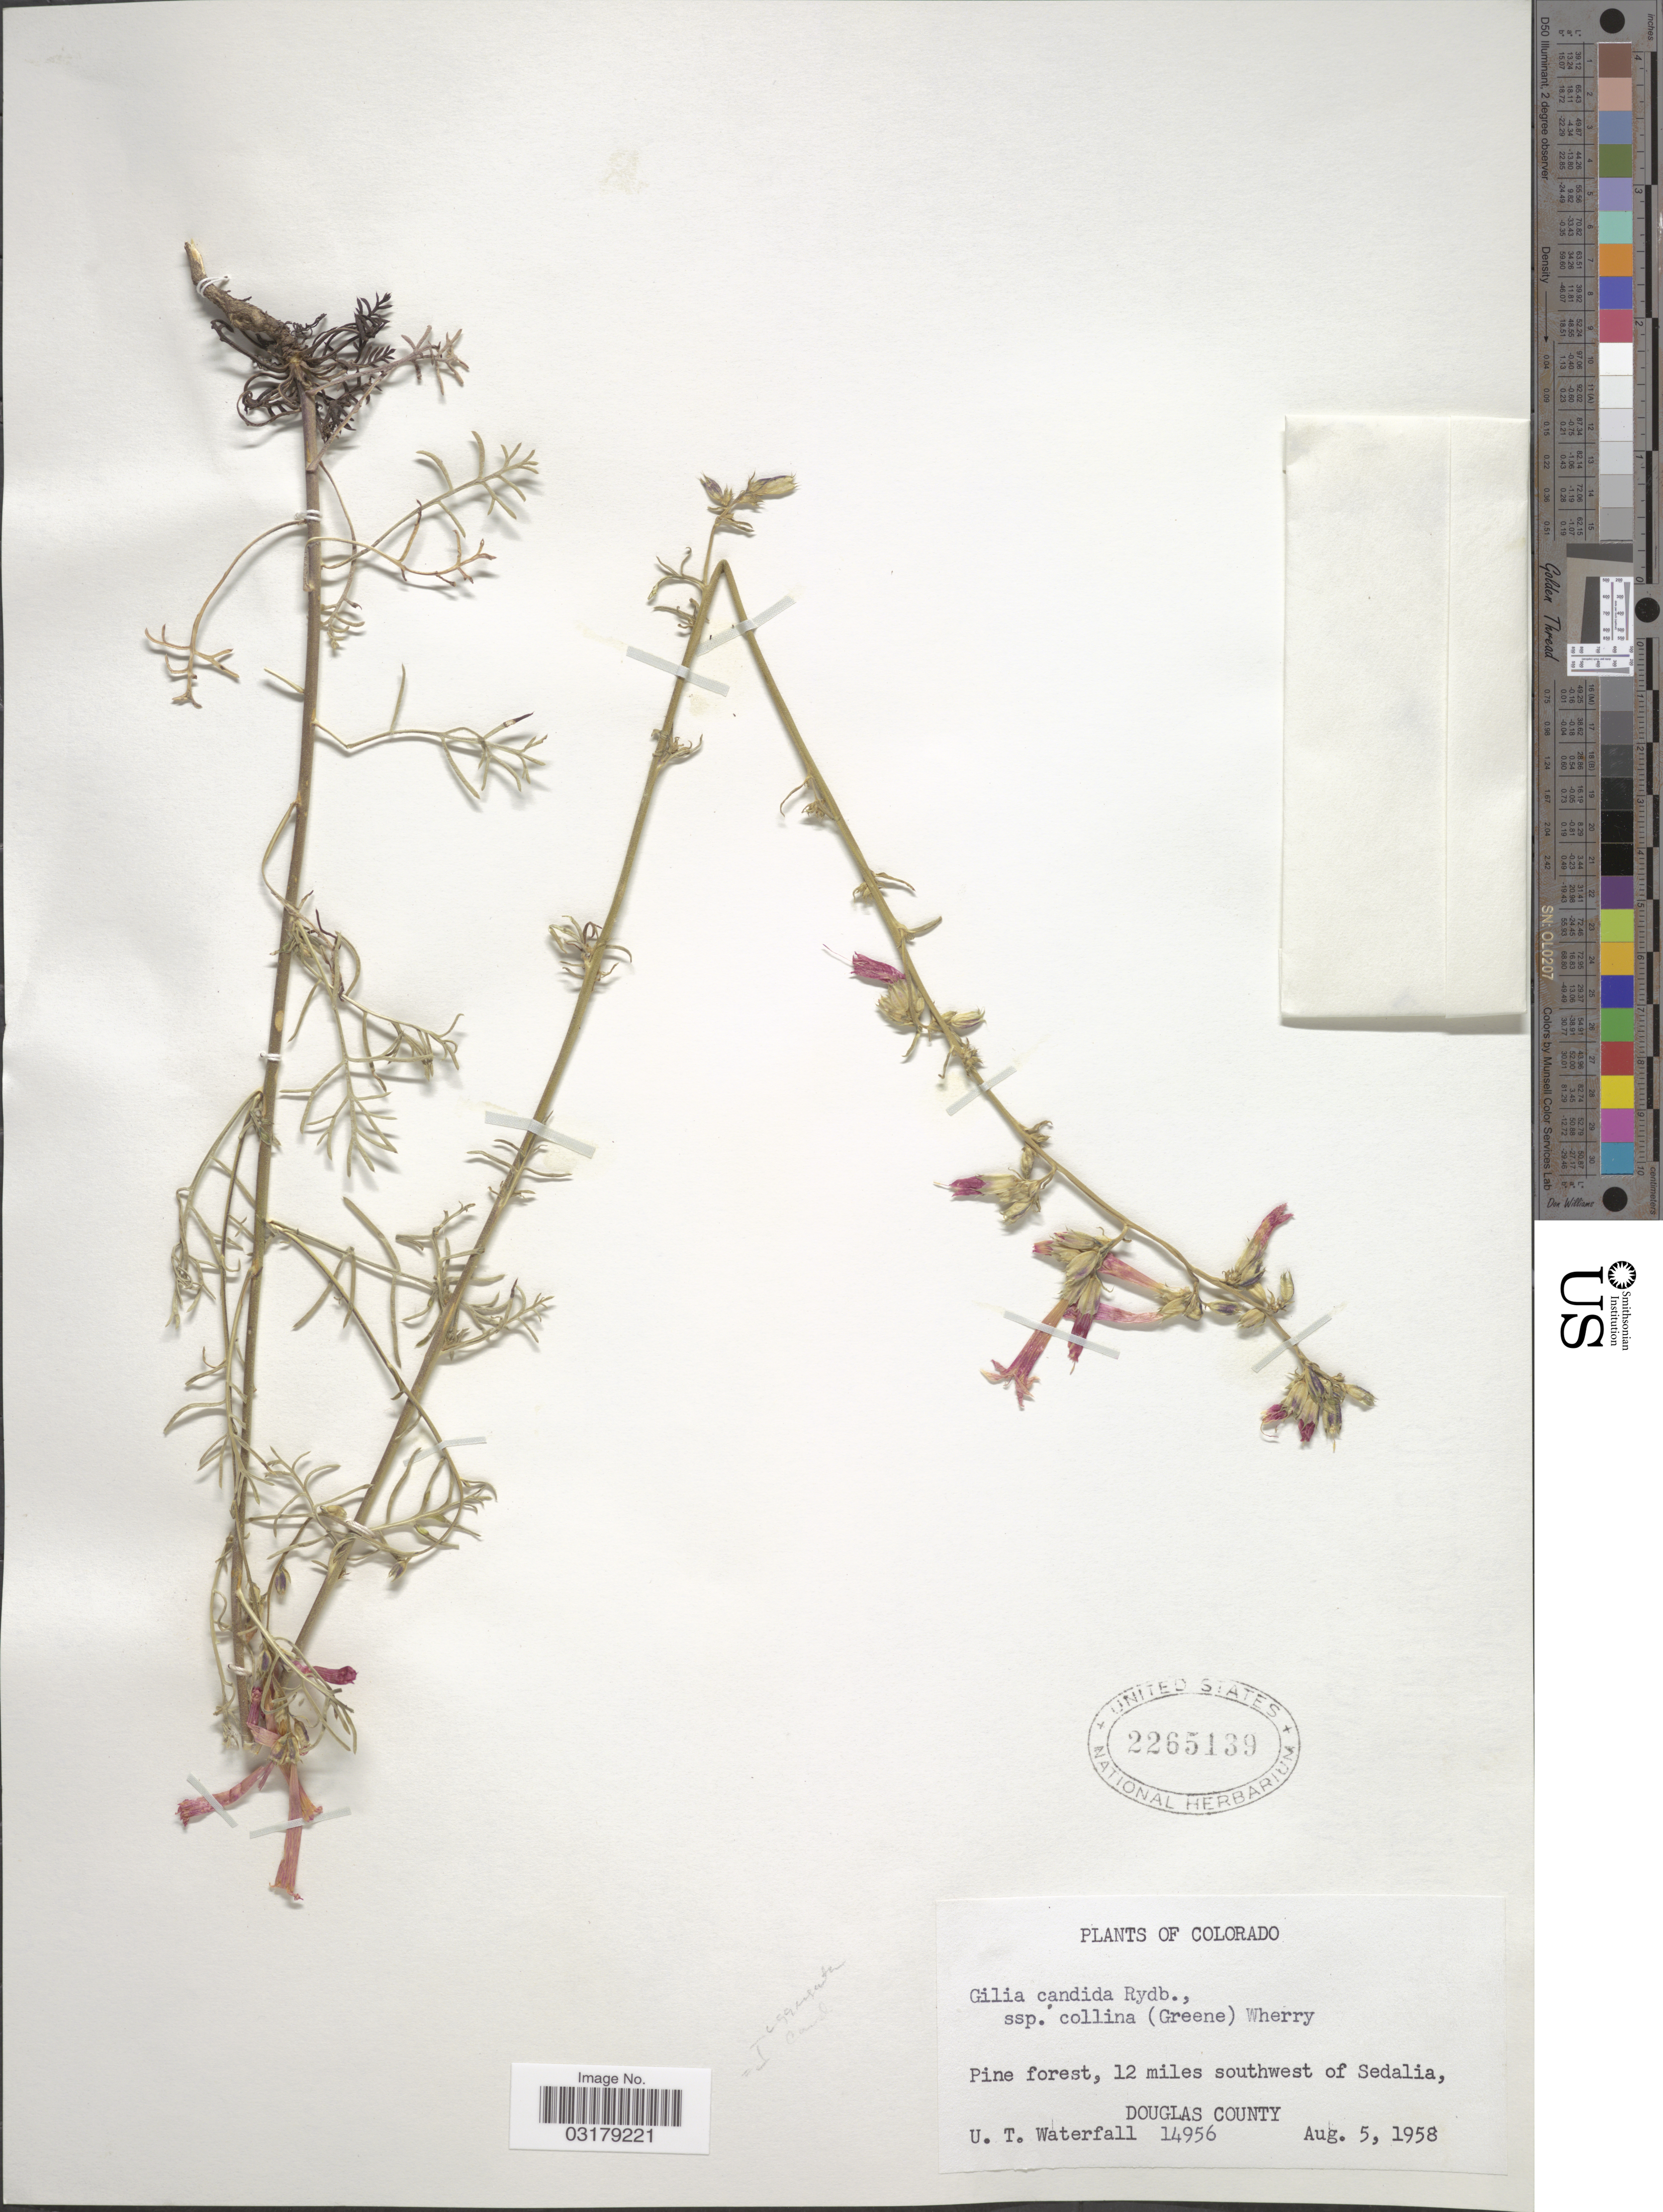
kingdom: Plantae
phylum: Tracheophyta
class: Magnoliopsida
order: Ericales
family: Polemoniaceae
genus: Ipomopsis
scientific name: Ipomopsis aggregata subsp. candida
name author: (Rydb.) V.E. Grant & A.D. Grant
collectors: U. T. Waterfall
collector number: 14956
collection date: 1958-08-05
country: United States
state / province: Colorado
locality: Pine forest, 12 miles southwest of Sedalia, Douglas County.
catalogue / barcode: US 2265139